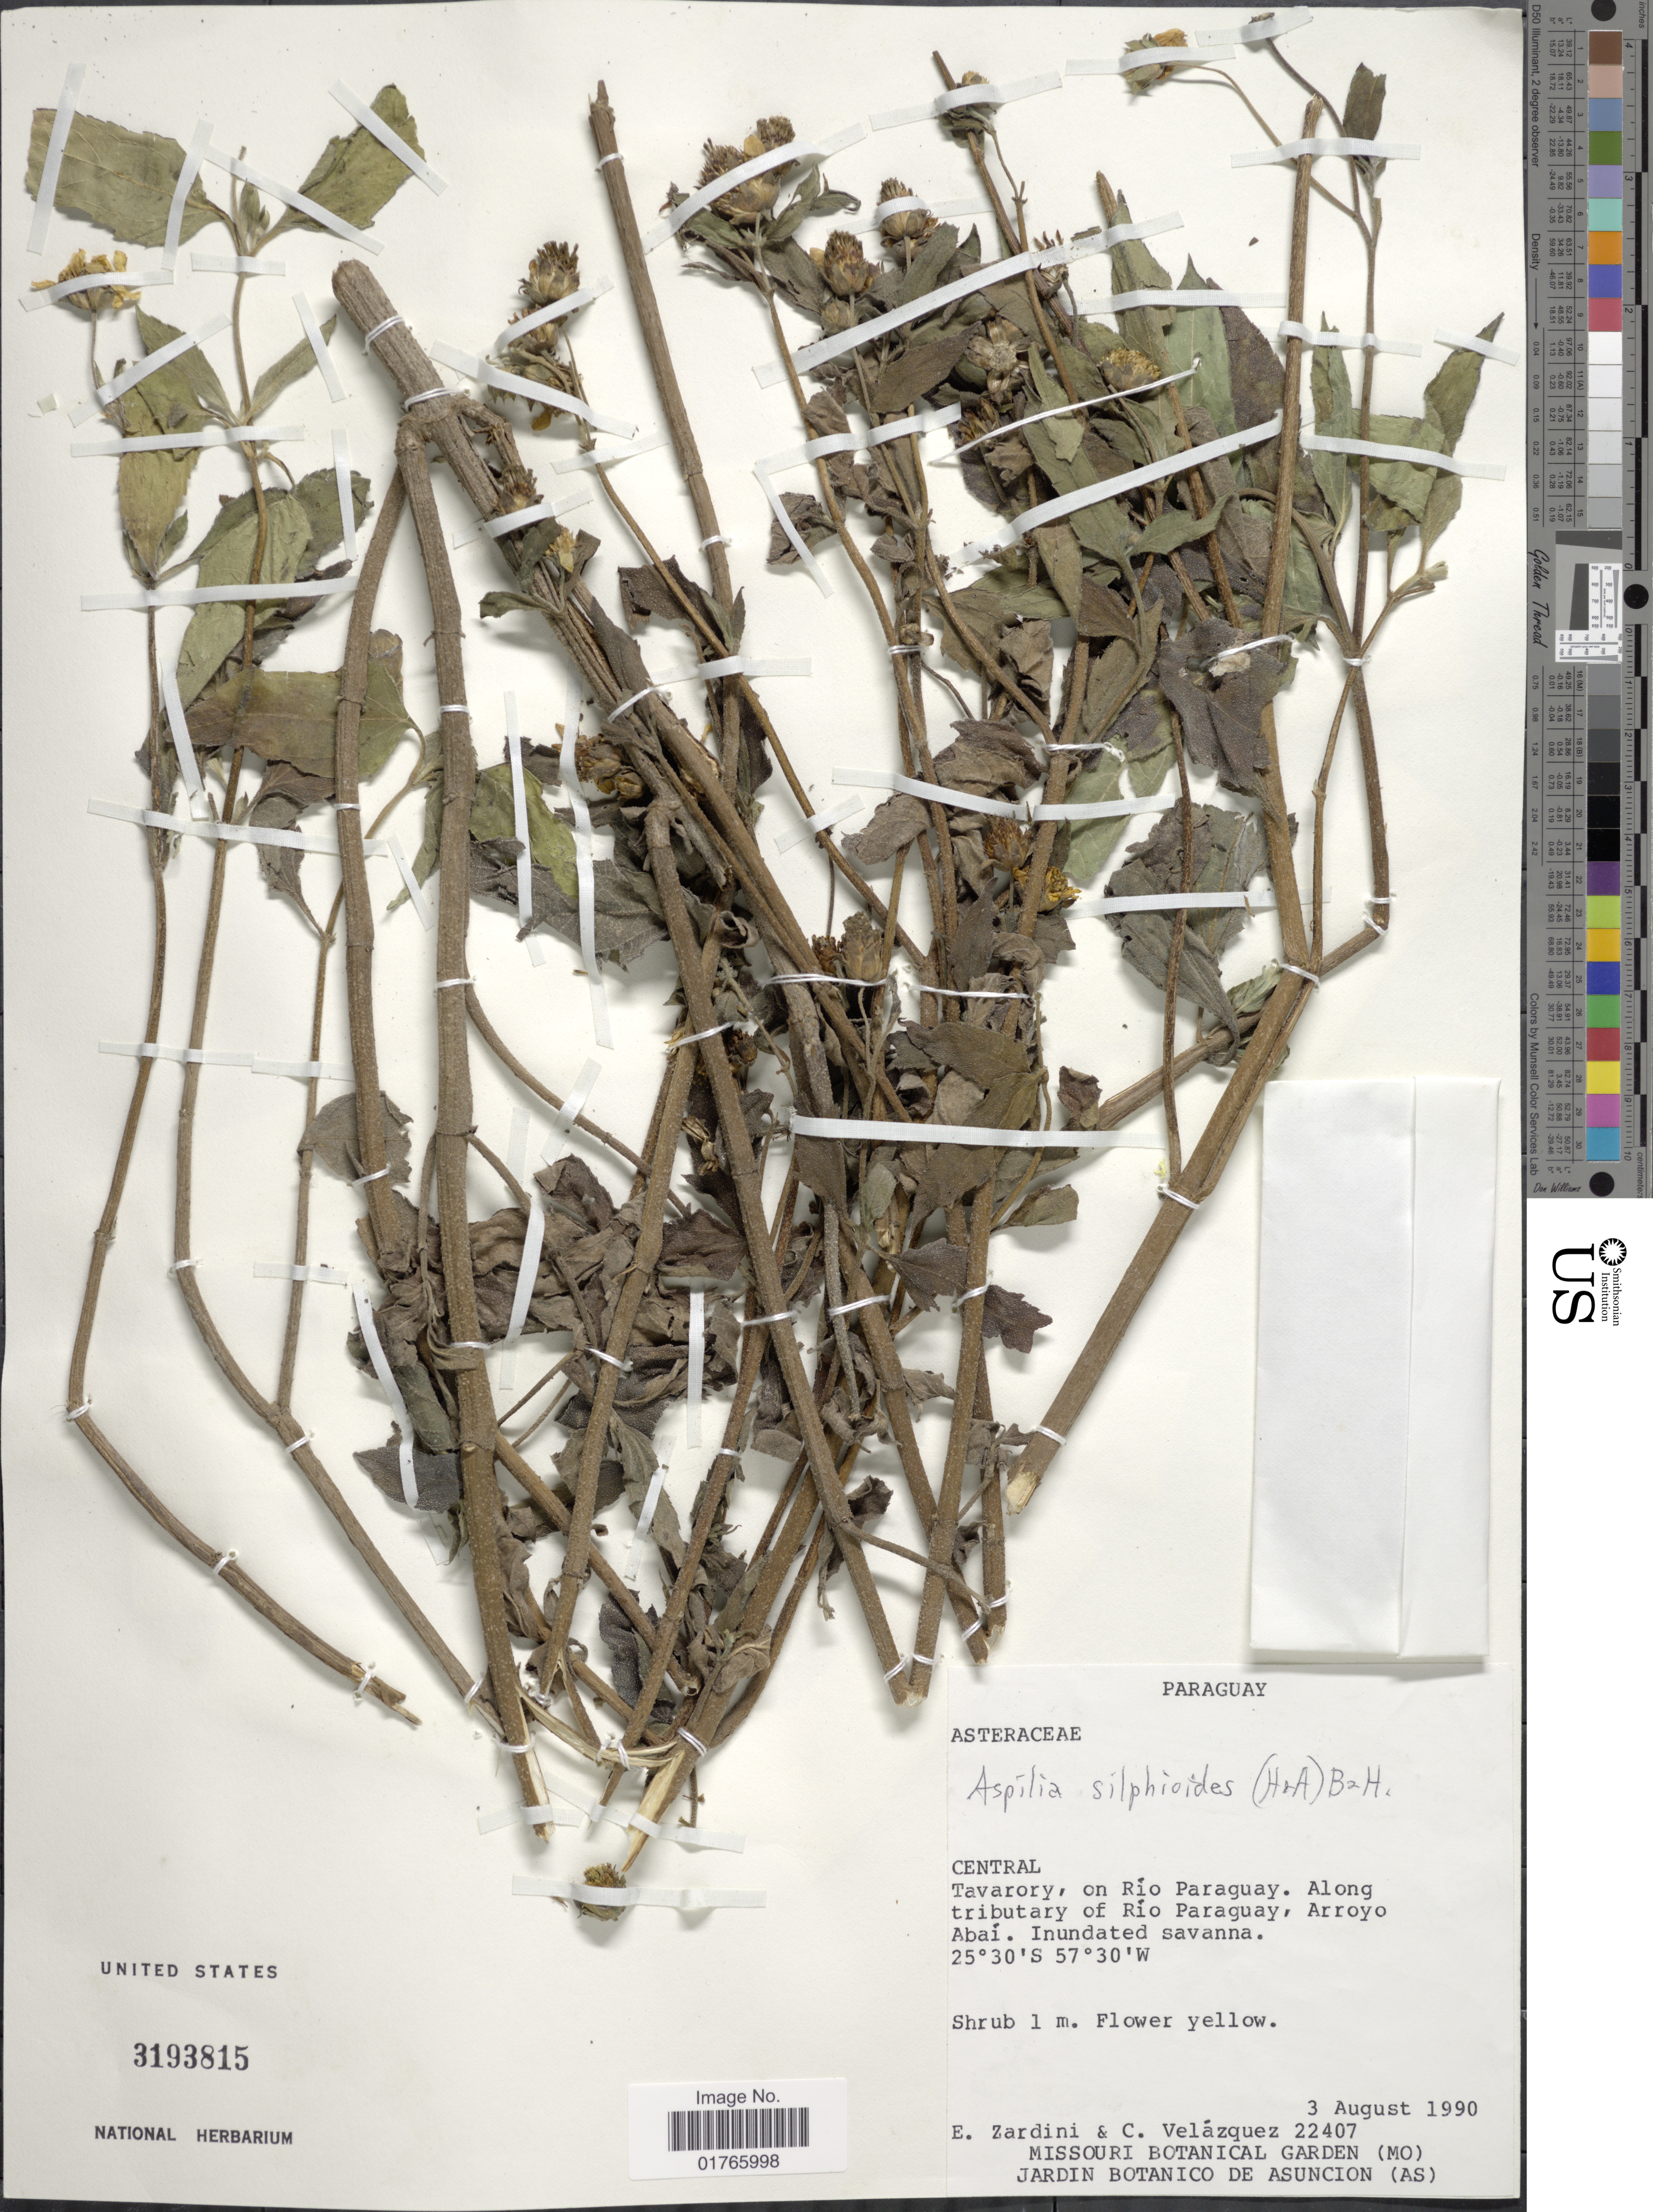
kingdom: Plantae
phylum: Tracheophyta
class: Magnoliopsida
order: Asterales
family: Asteraceae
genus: Aspilia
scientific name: Aspilia silphioides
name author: (Hook. & Arn.) Benth. ex Benth. & Hook. f.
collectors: E. M. Zardini & C. Velázquez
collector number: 22407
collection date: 1990-08-03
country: Paraguay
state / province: Central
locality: Tavarory, on Rio Paraguay, along tributary of Rio Paraguay, Arroyo Abai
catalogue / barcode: US 3193815